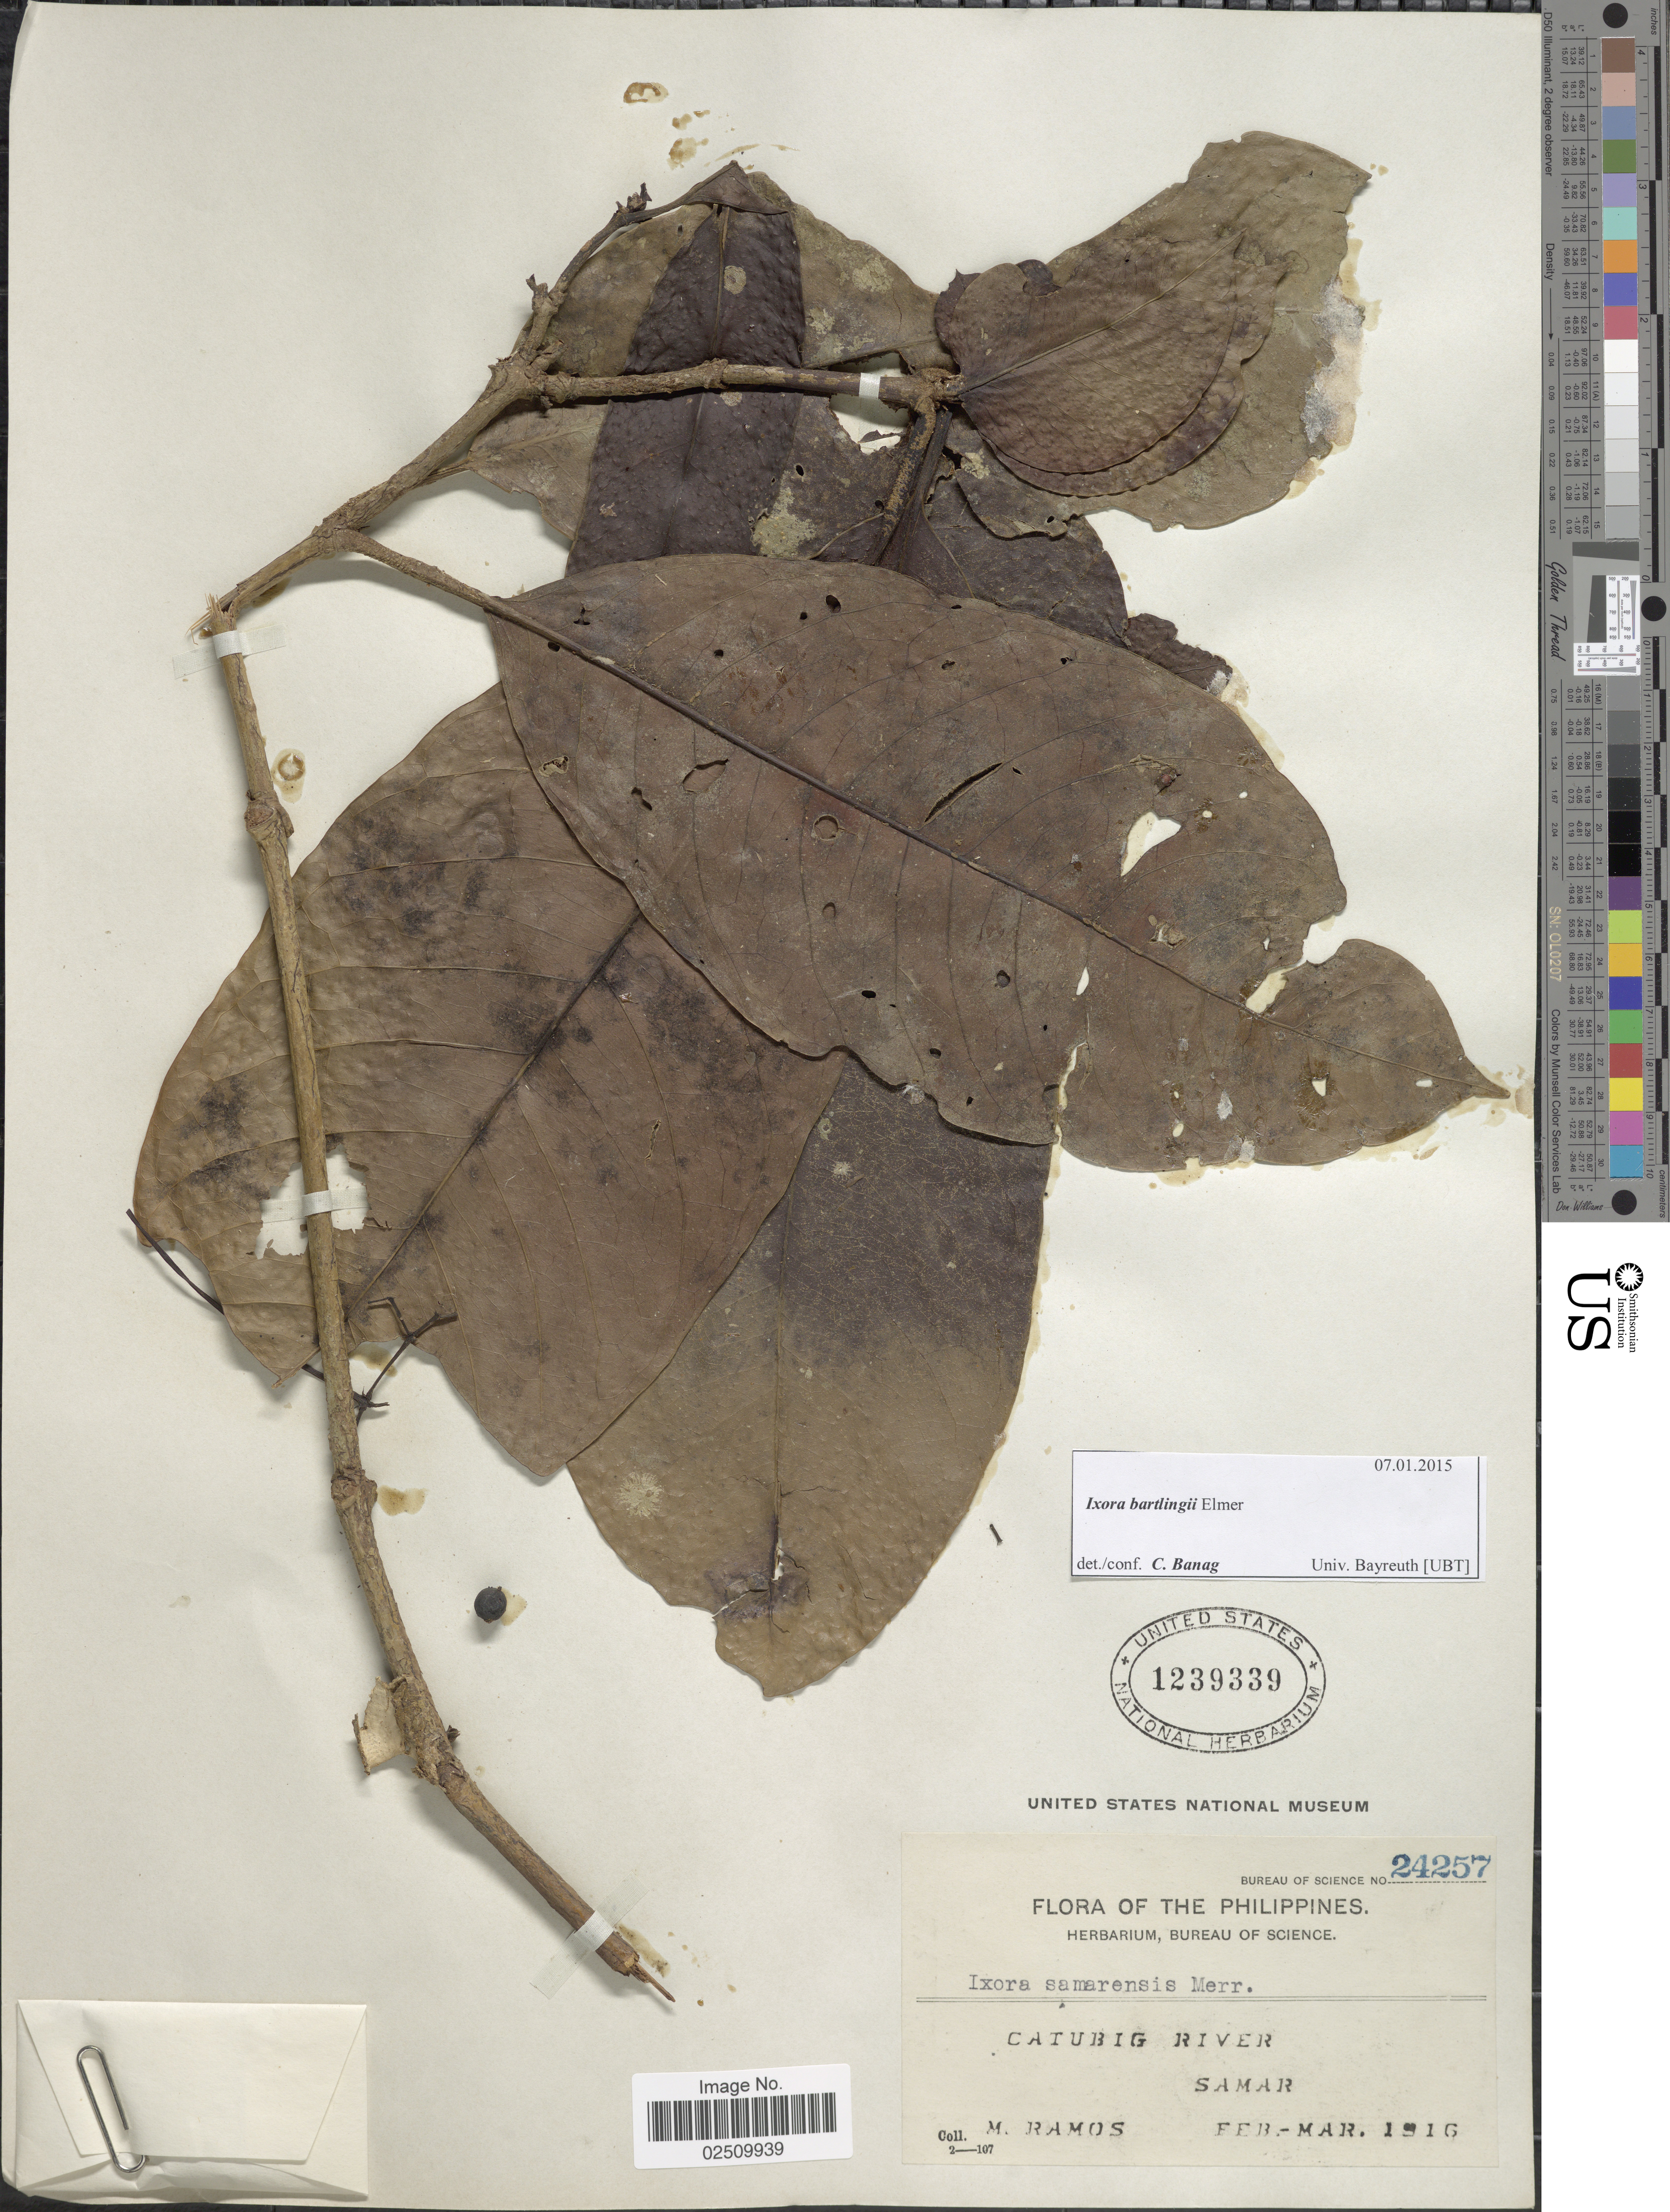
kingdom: Plantae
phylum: Tracheophyta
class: Magnoliopsida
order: Gentianales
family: Rubiaceae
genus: Ixora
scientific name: Ixora bartlingii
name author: Elmer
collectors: M. Ramos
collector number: Bureau of Science 24257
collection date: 1916-02/1916-03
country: Philippines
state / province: Eastern Visayas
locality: Catubig River. Samar.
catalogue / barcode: US 1239339